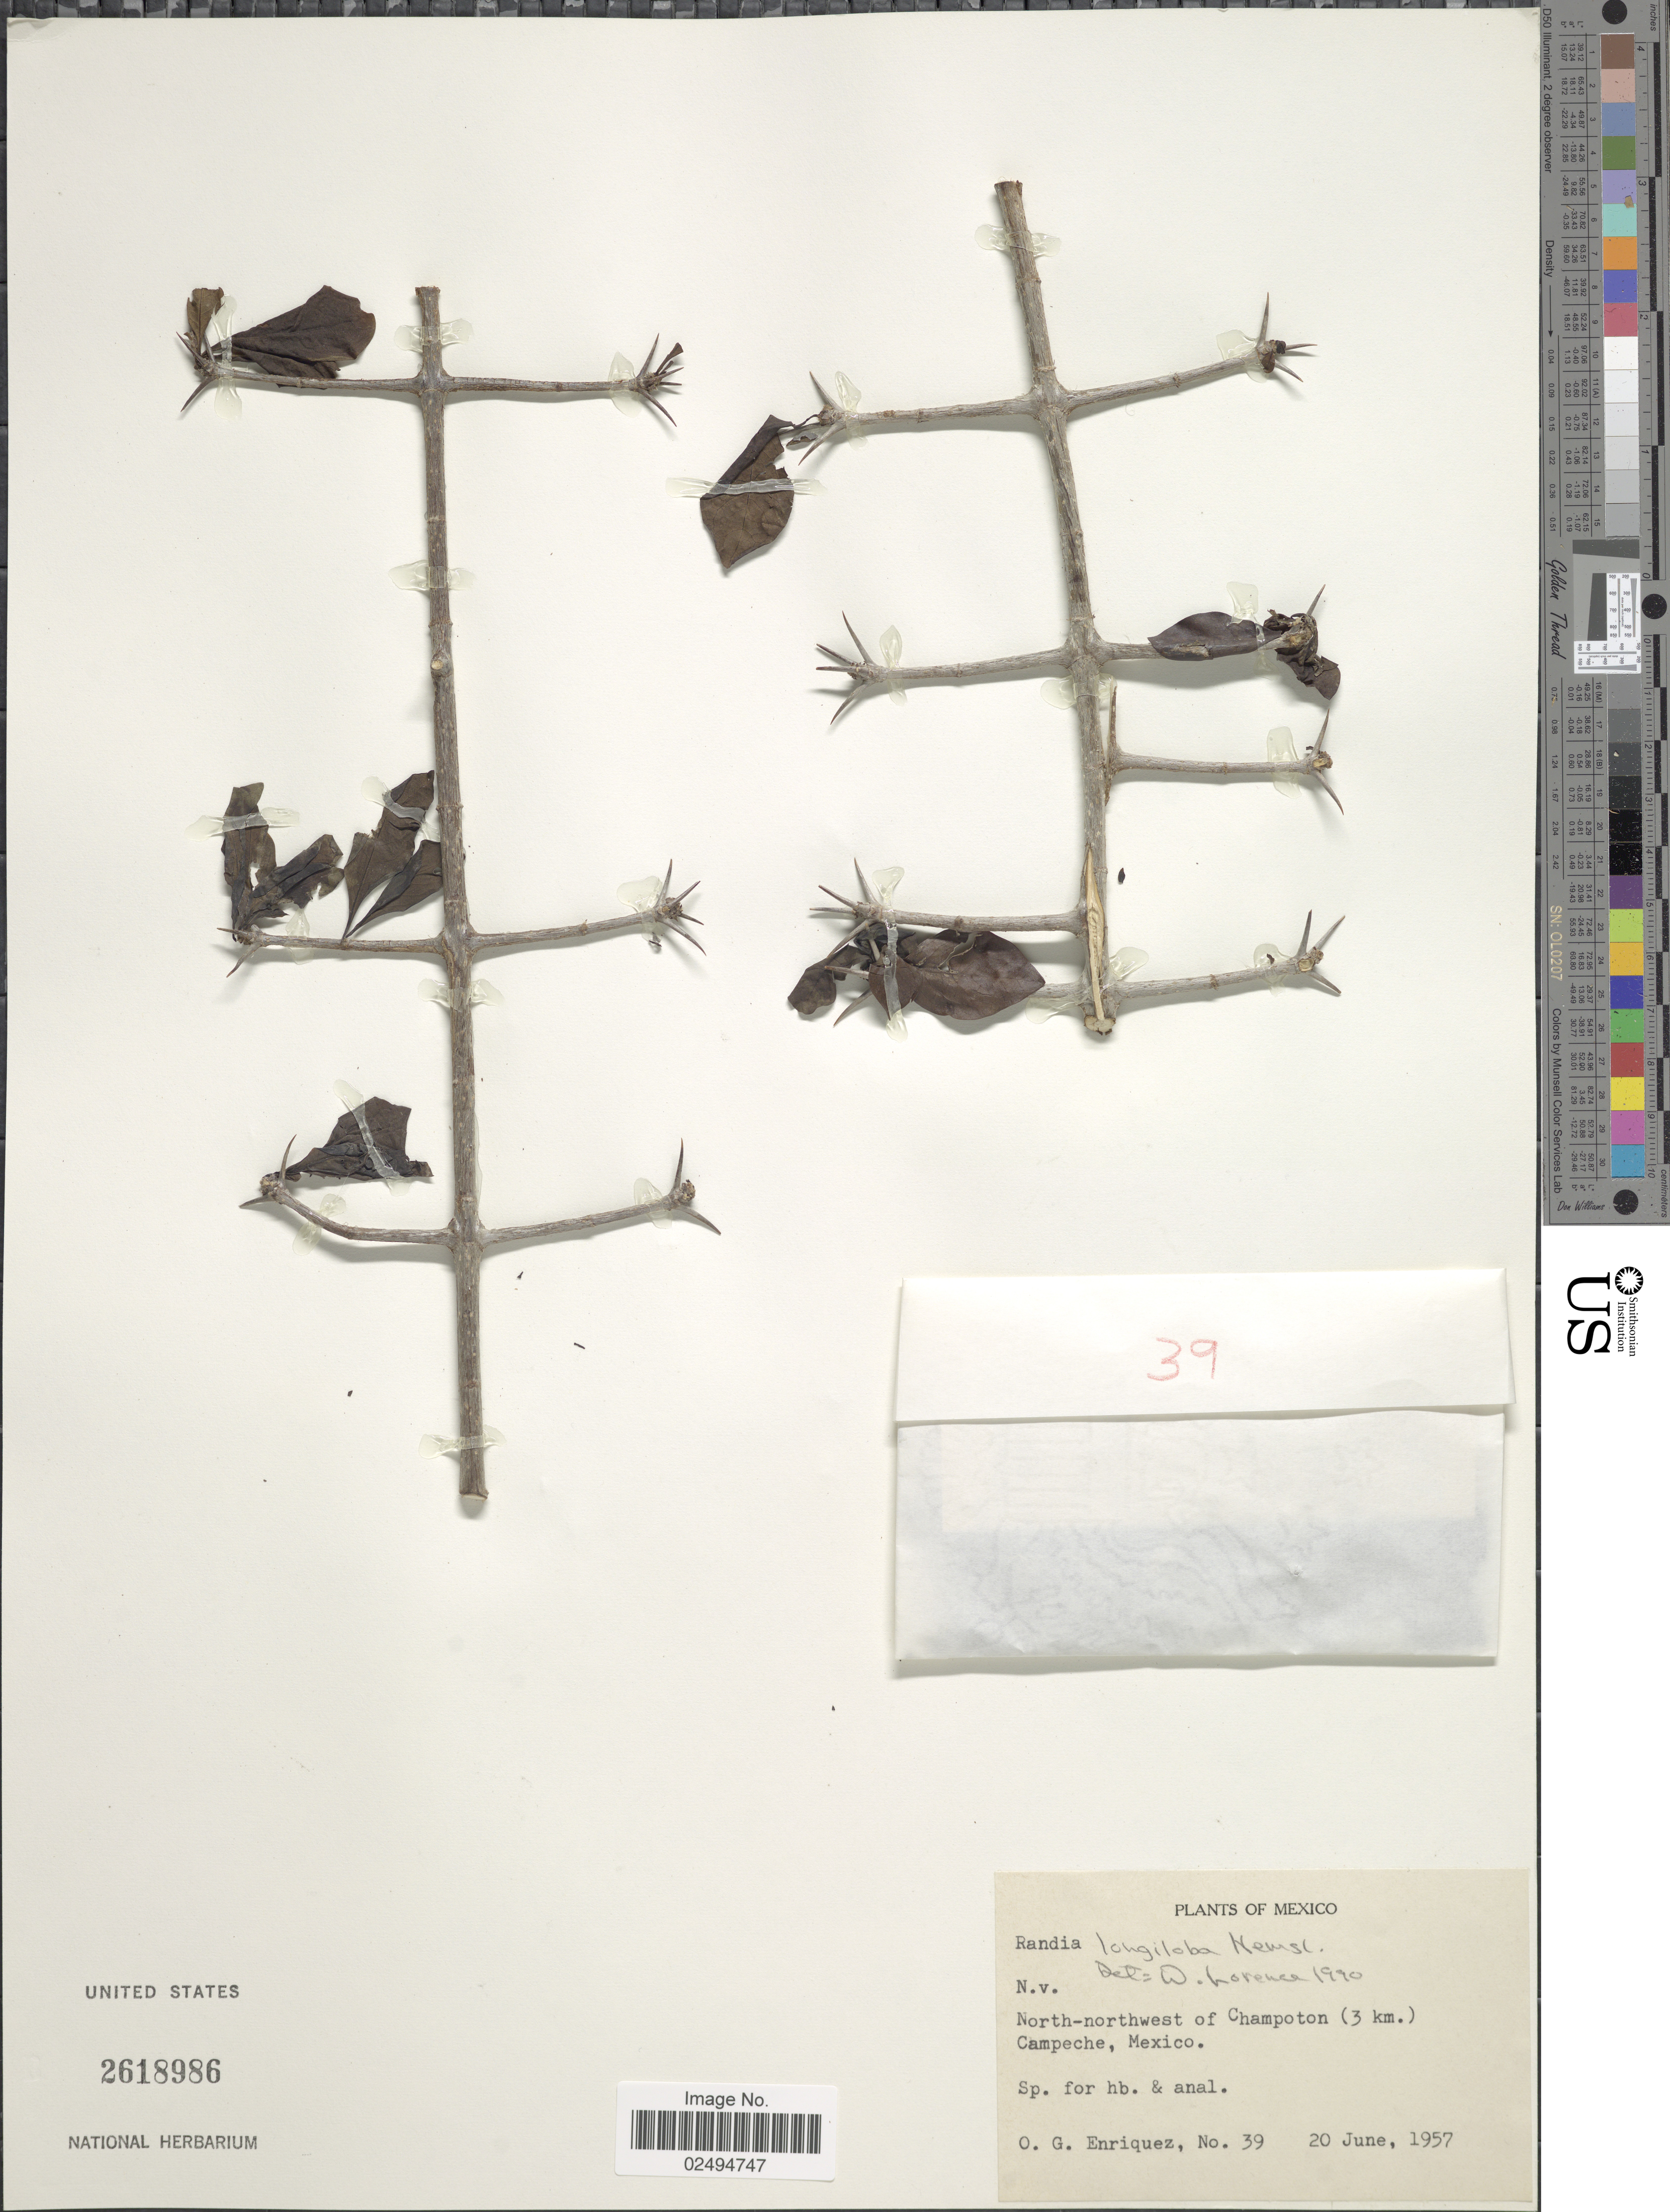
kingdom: Plantae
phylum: Tracheophyta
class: Magnoliopsida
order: Gentianales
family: Rubiaceae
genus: Randia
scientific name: Randia longiloba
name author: Hemsl.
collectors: O. Enriquez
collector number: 39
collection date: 1957-06-20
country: Mexico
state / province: Campeche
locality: North-northwest of Champoton (3km)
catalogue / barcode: US 2618986